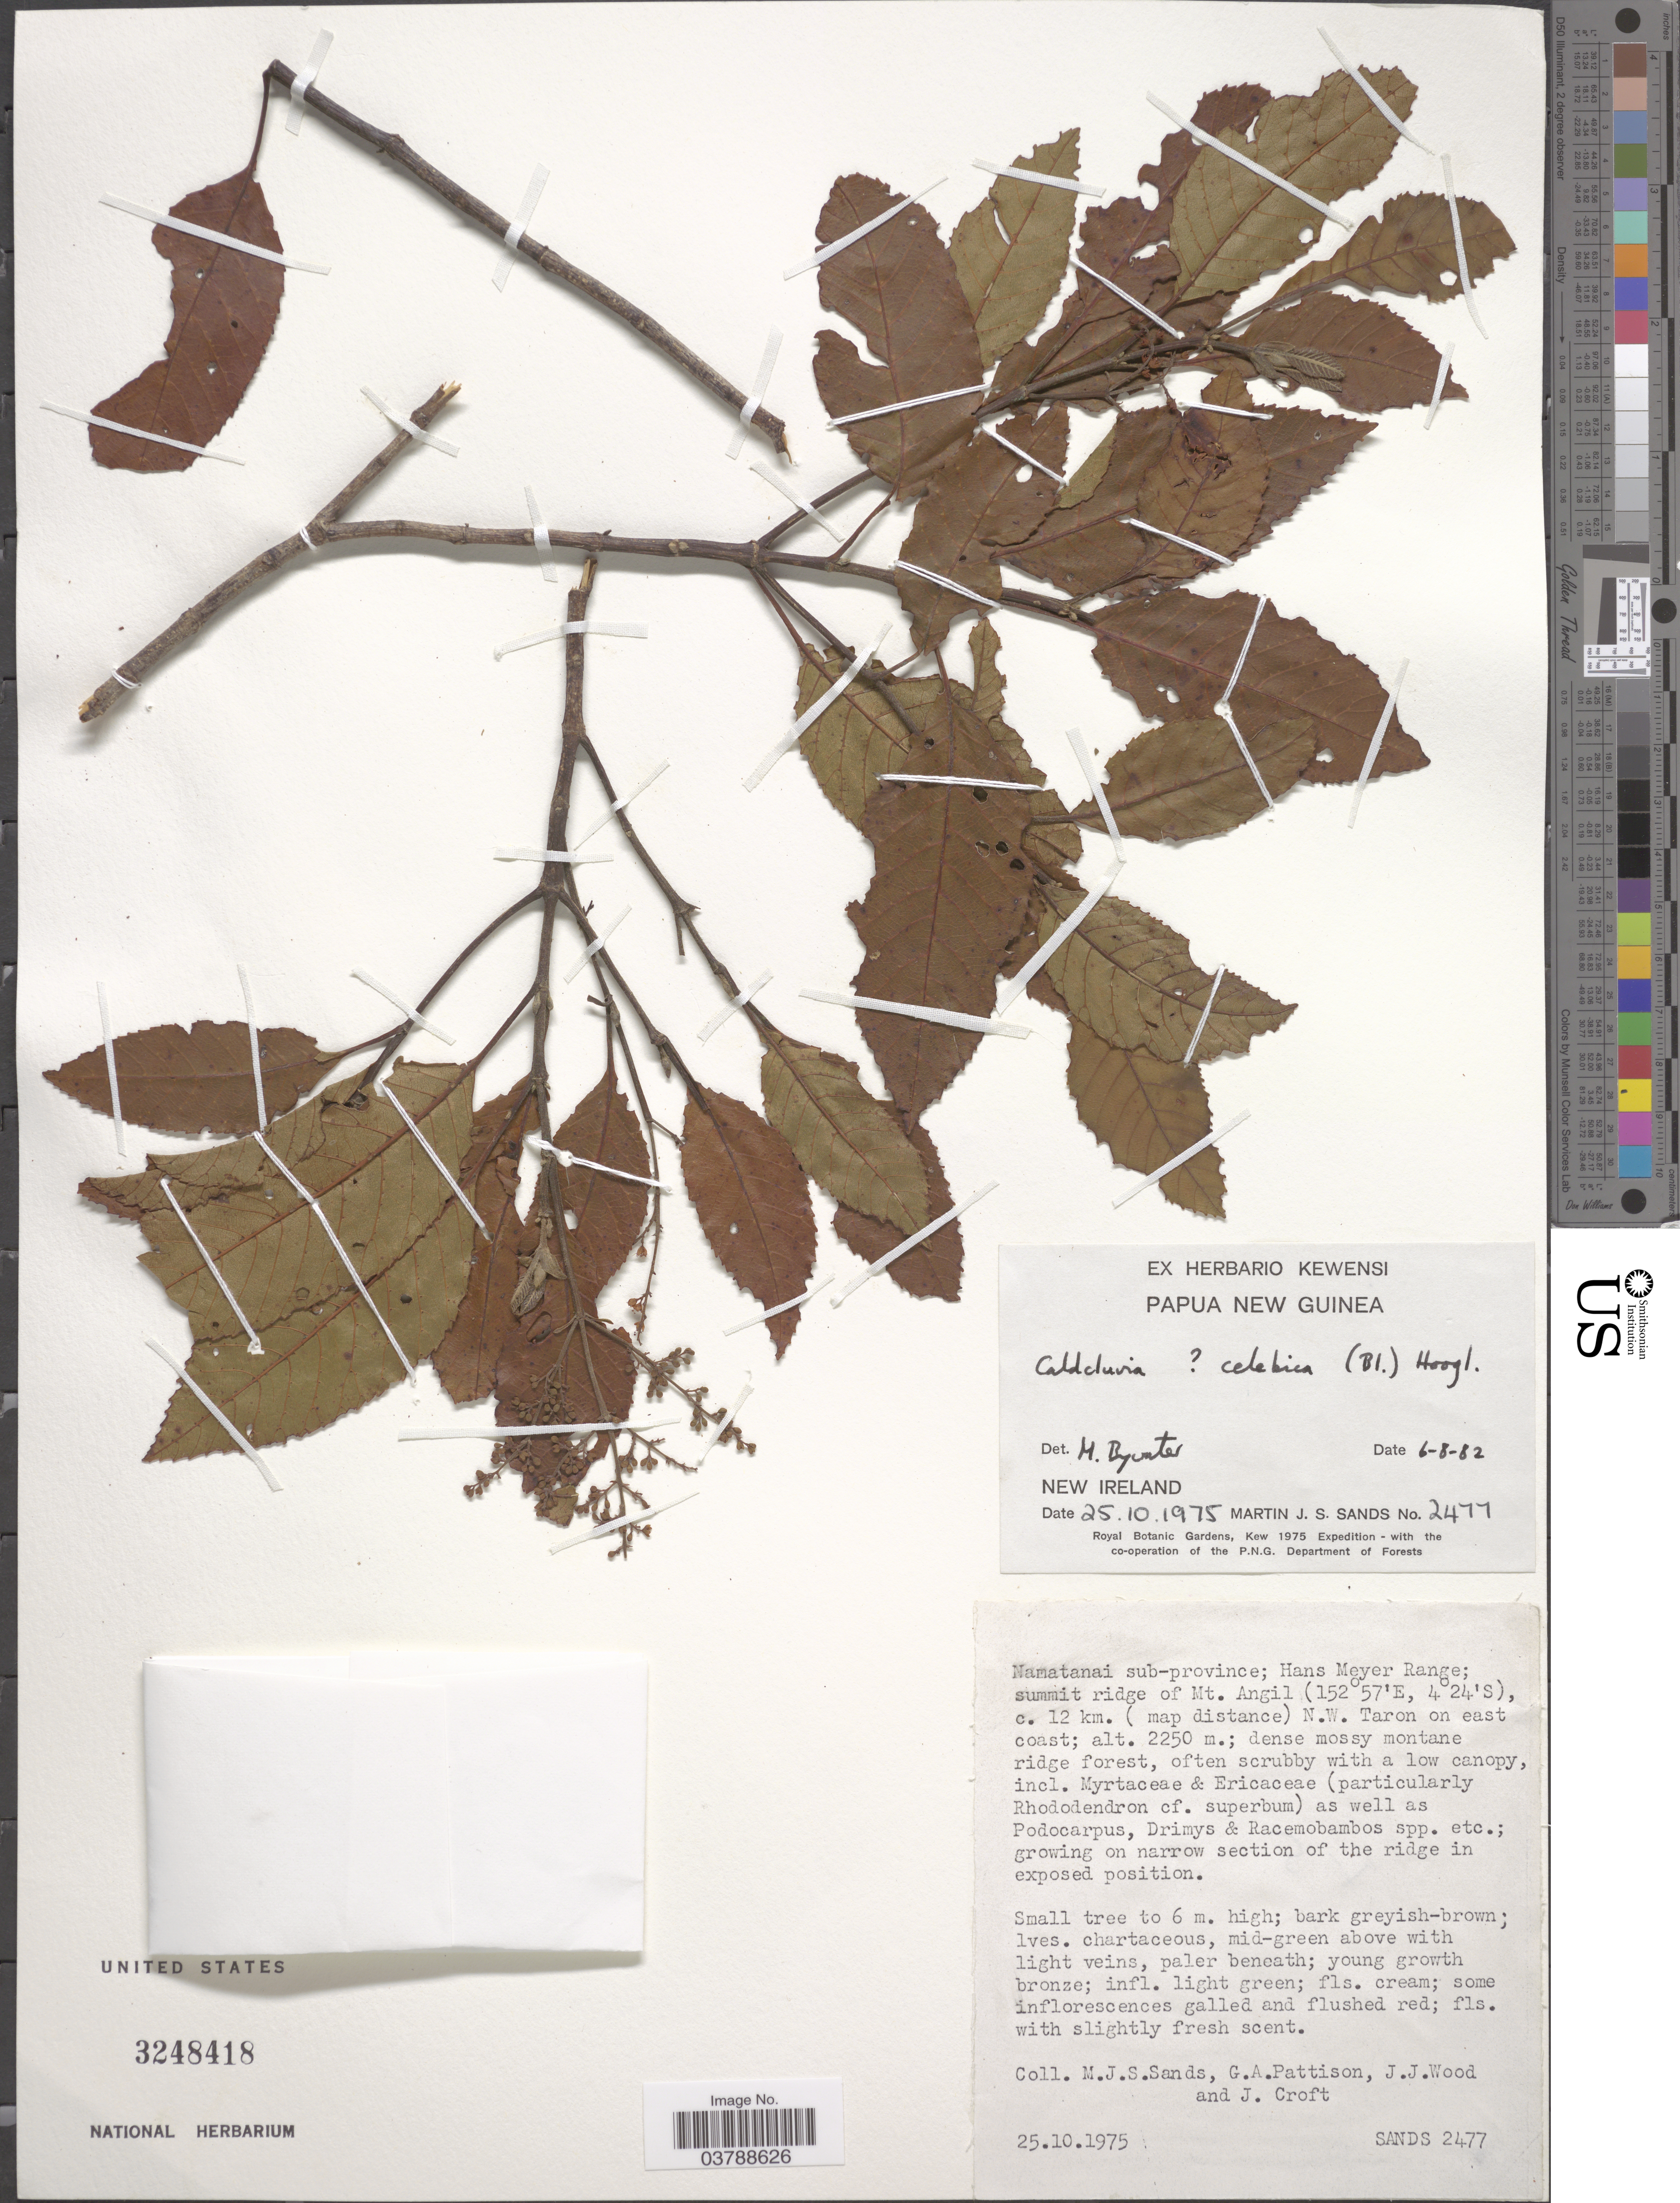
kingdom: Plantae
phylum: Tracheophyta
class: Magnoliopsida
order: Oxalidales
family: Cunoniaceae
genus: Caldcluvia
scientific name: Caldcluvia celebica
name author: (Blume) Hoogland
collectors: M. Sands, G. Pattison, J. Wood & J. Croft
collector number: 2477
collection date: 1975-10-25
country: Papua New Guinea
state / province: New Ireland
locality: Namatanai sub-province; Hans Meyer Range; summit ridge of Mt. Angil c. 12 km. (map distance) N.W. Taron on east coast.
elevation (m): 2250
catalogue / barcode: US 3248418